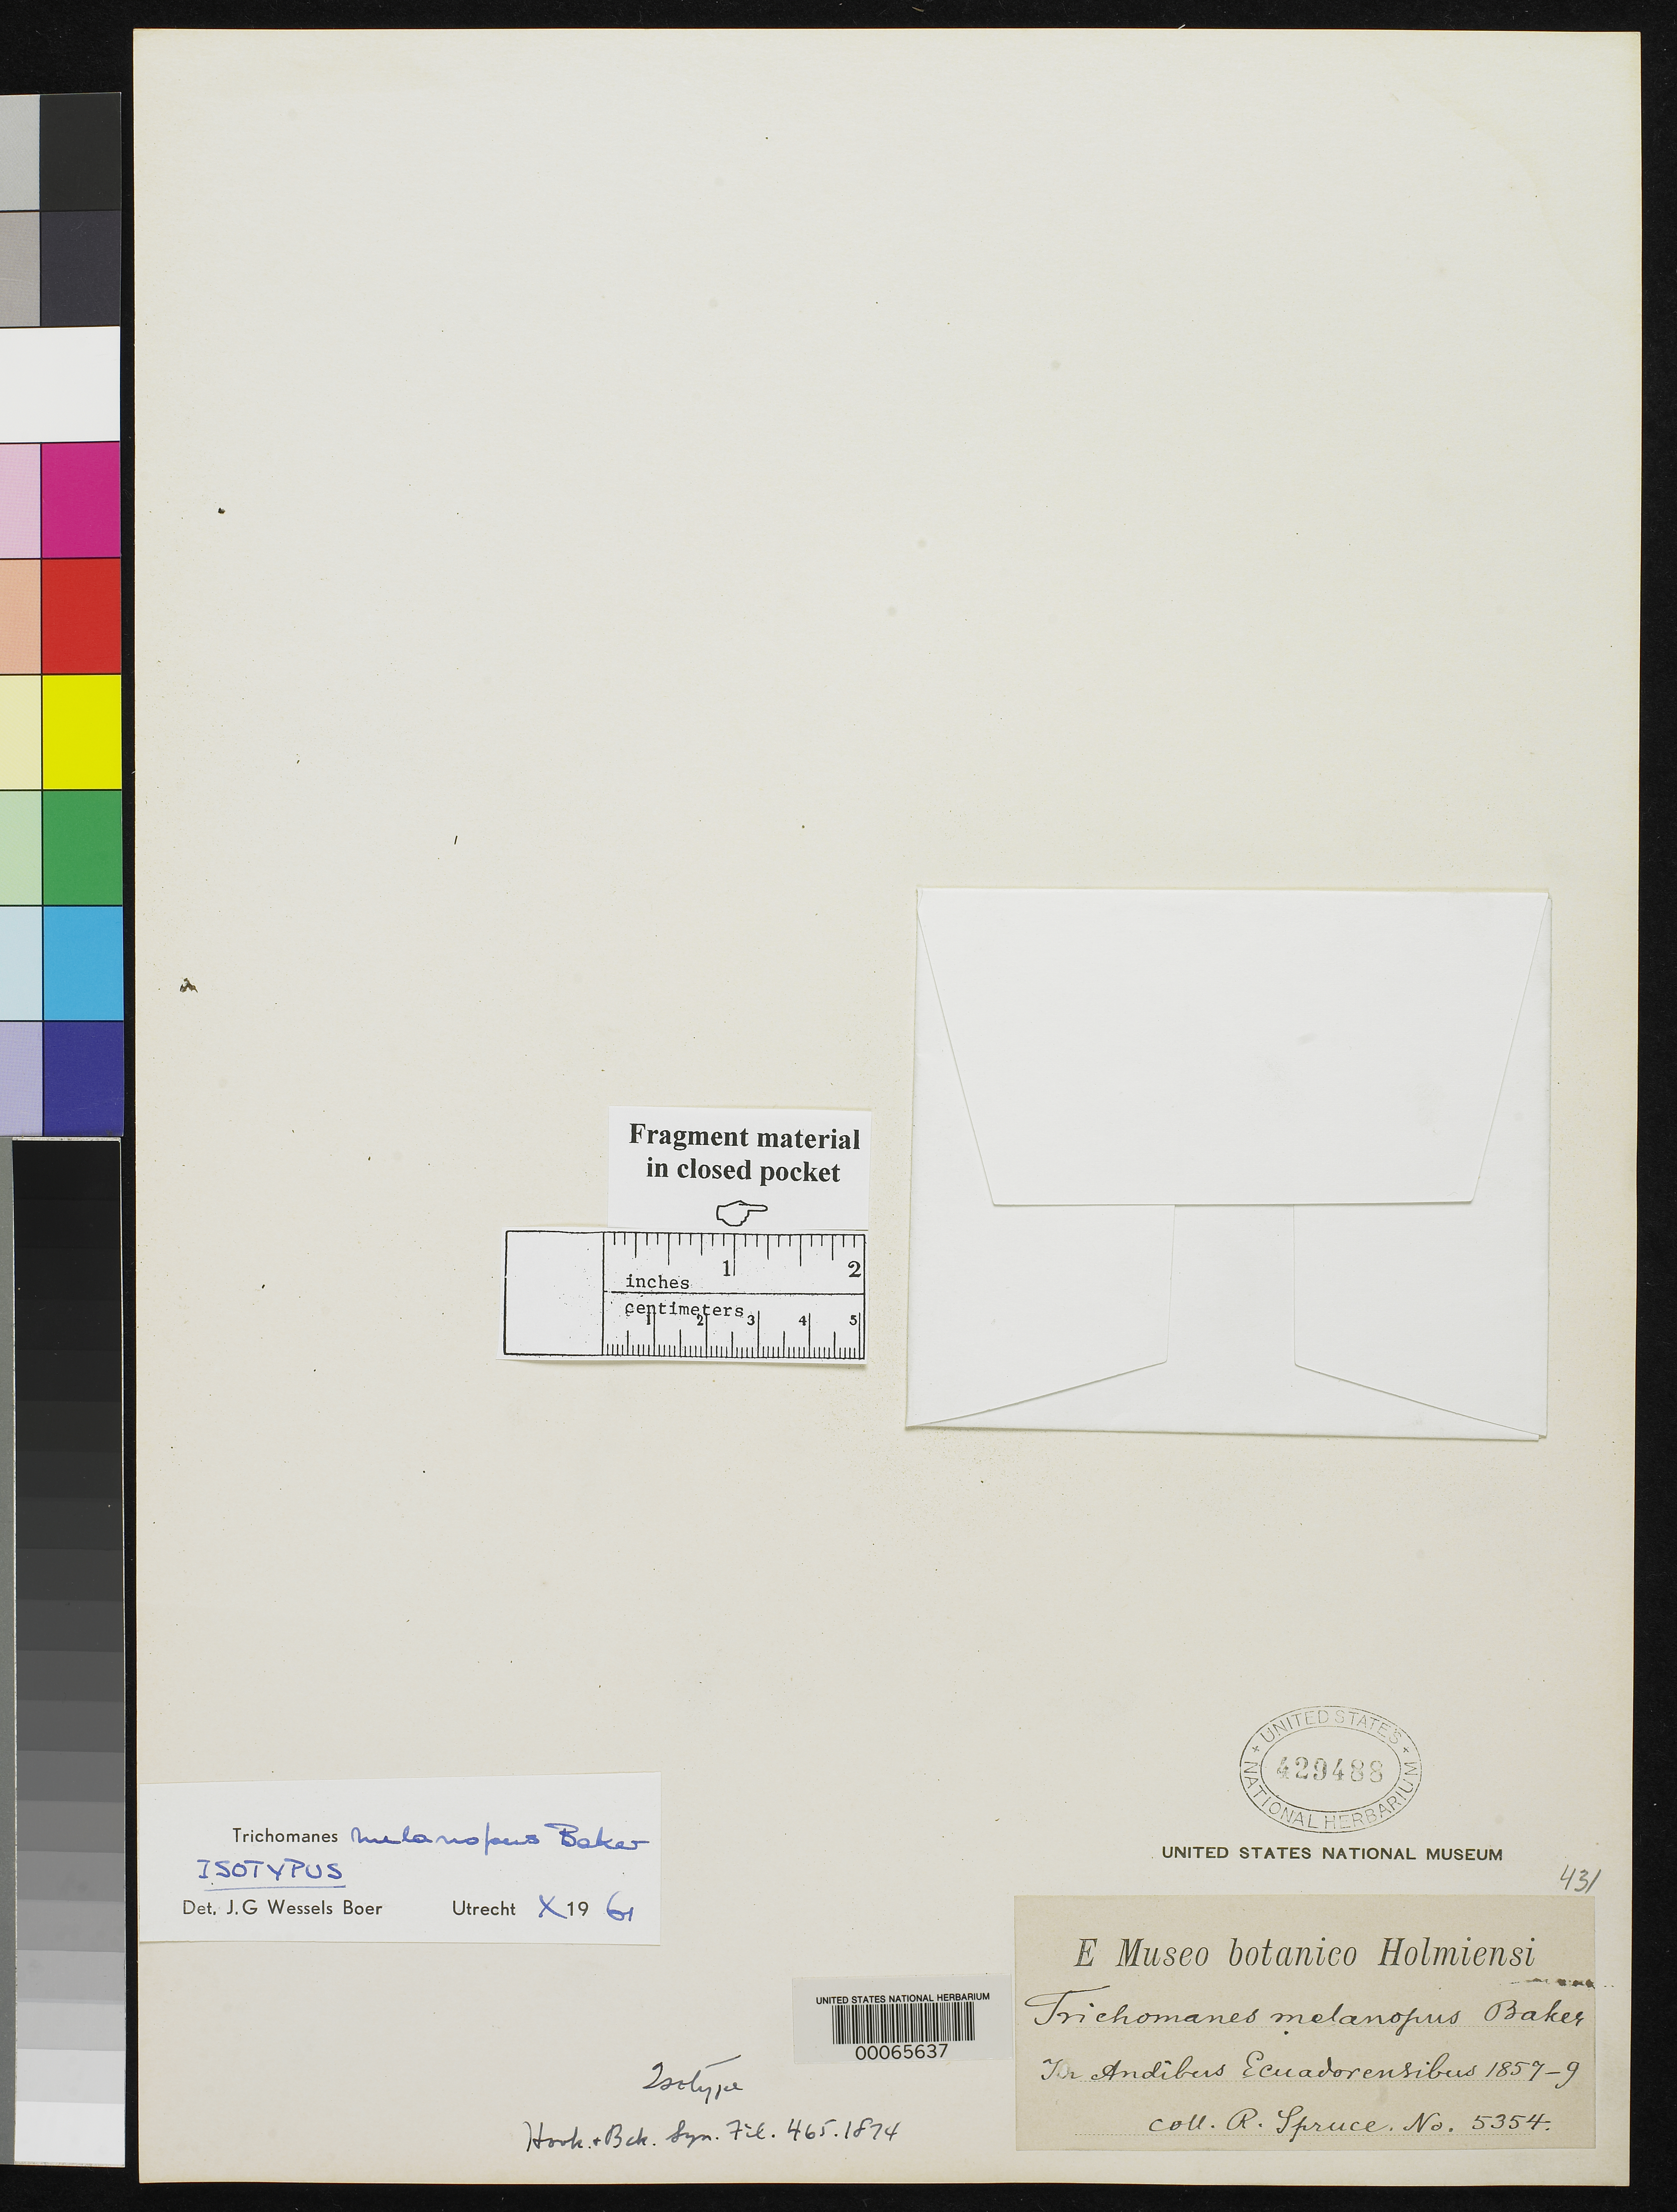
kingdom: Plantae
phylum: Tracheophyta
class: Polypodiopsida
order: Hymenophyllales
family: Hymenophyllaceae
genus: Trichomanes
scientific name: Trichomanes melanopus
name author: Baker in Hook. & Baker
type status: Isotype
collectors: R. Spruce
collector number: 5354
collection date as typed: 1857 to -- --- 1859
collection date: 1857/1859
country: Ecuador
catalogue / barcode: US 429488